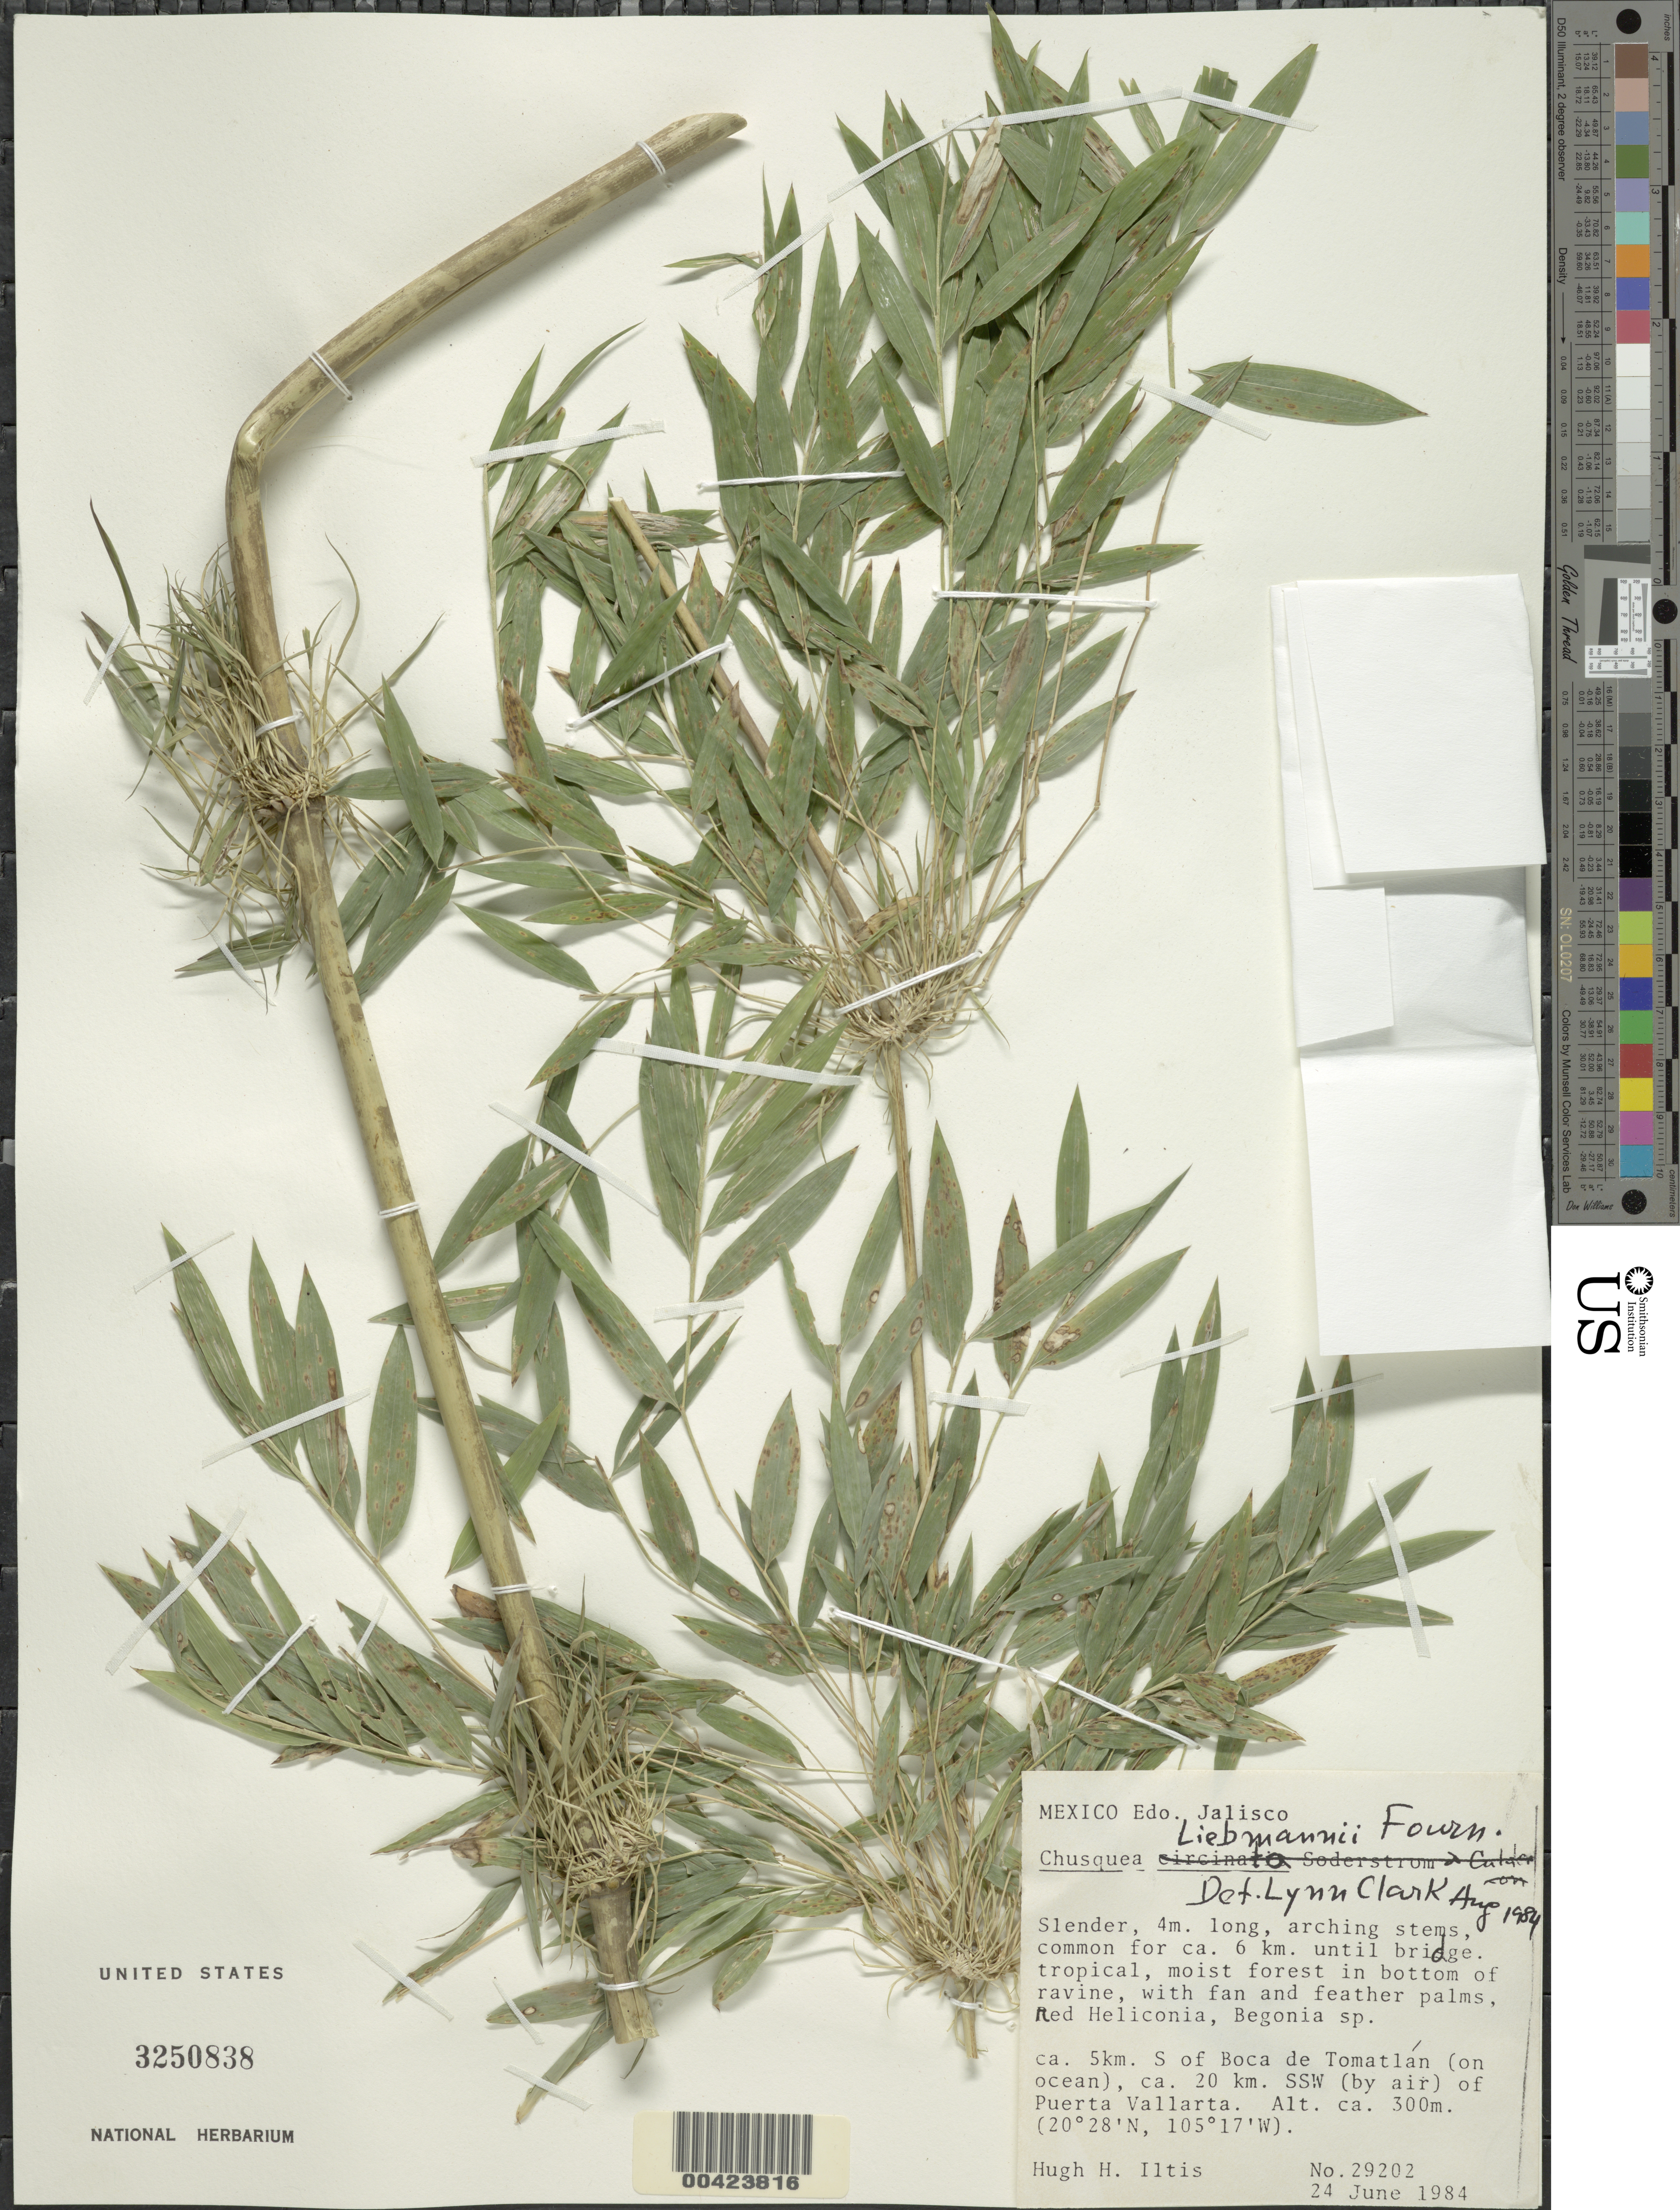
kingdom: Plantae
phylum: Tracheophyta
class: Liliopsida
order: Poales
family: Poaceae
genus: Chusquea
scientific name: Chusquea liebmannii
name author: E. Fourn.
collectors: H. H. Iltis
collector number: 29202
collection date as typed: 24 Jun 1984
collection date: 1984-06-24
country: Mexico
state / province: Jalisco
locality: Boca de Tomatlan, 5 km S of; ca. 20 km SSW (by air) of Puerta Vallarta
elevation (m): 300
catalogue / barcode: US 3250838